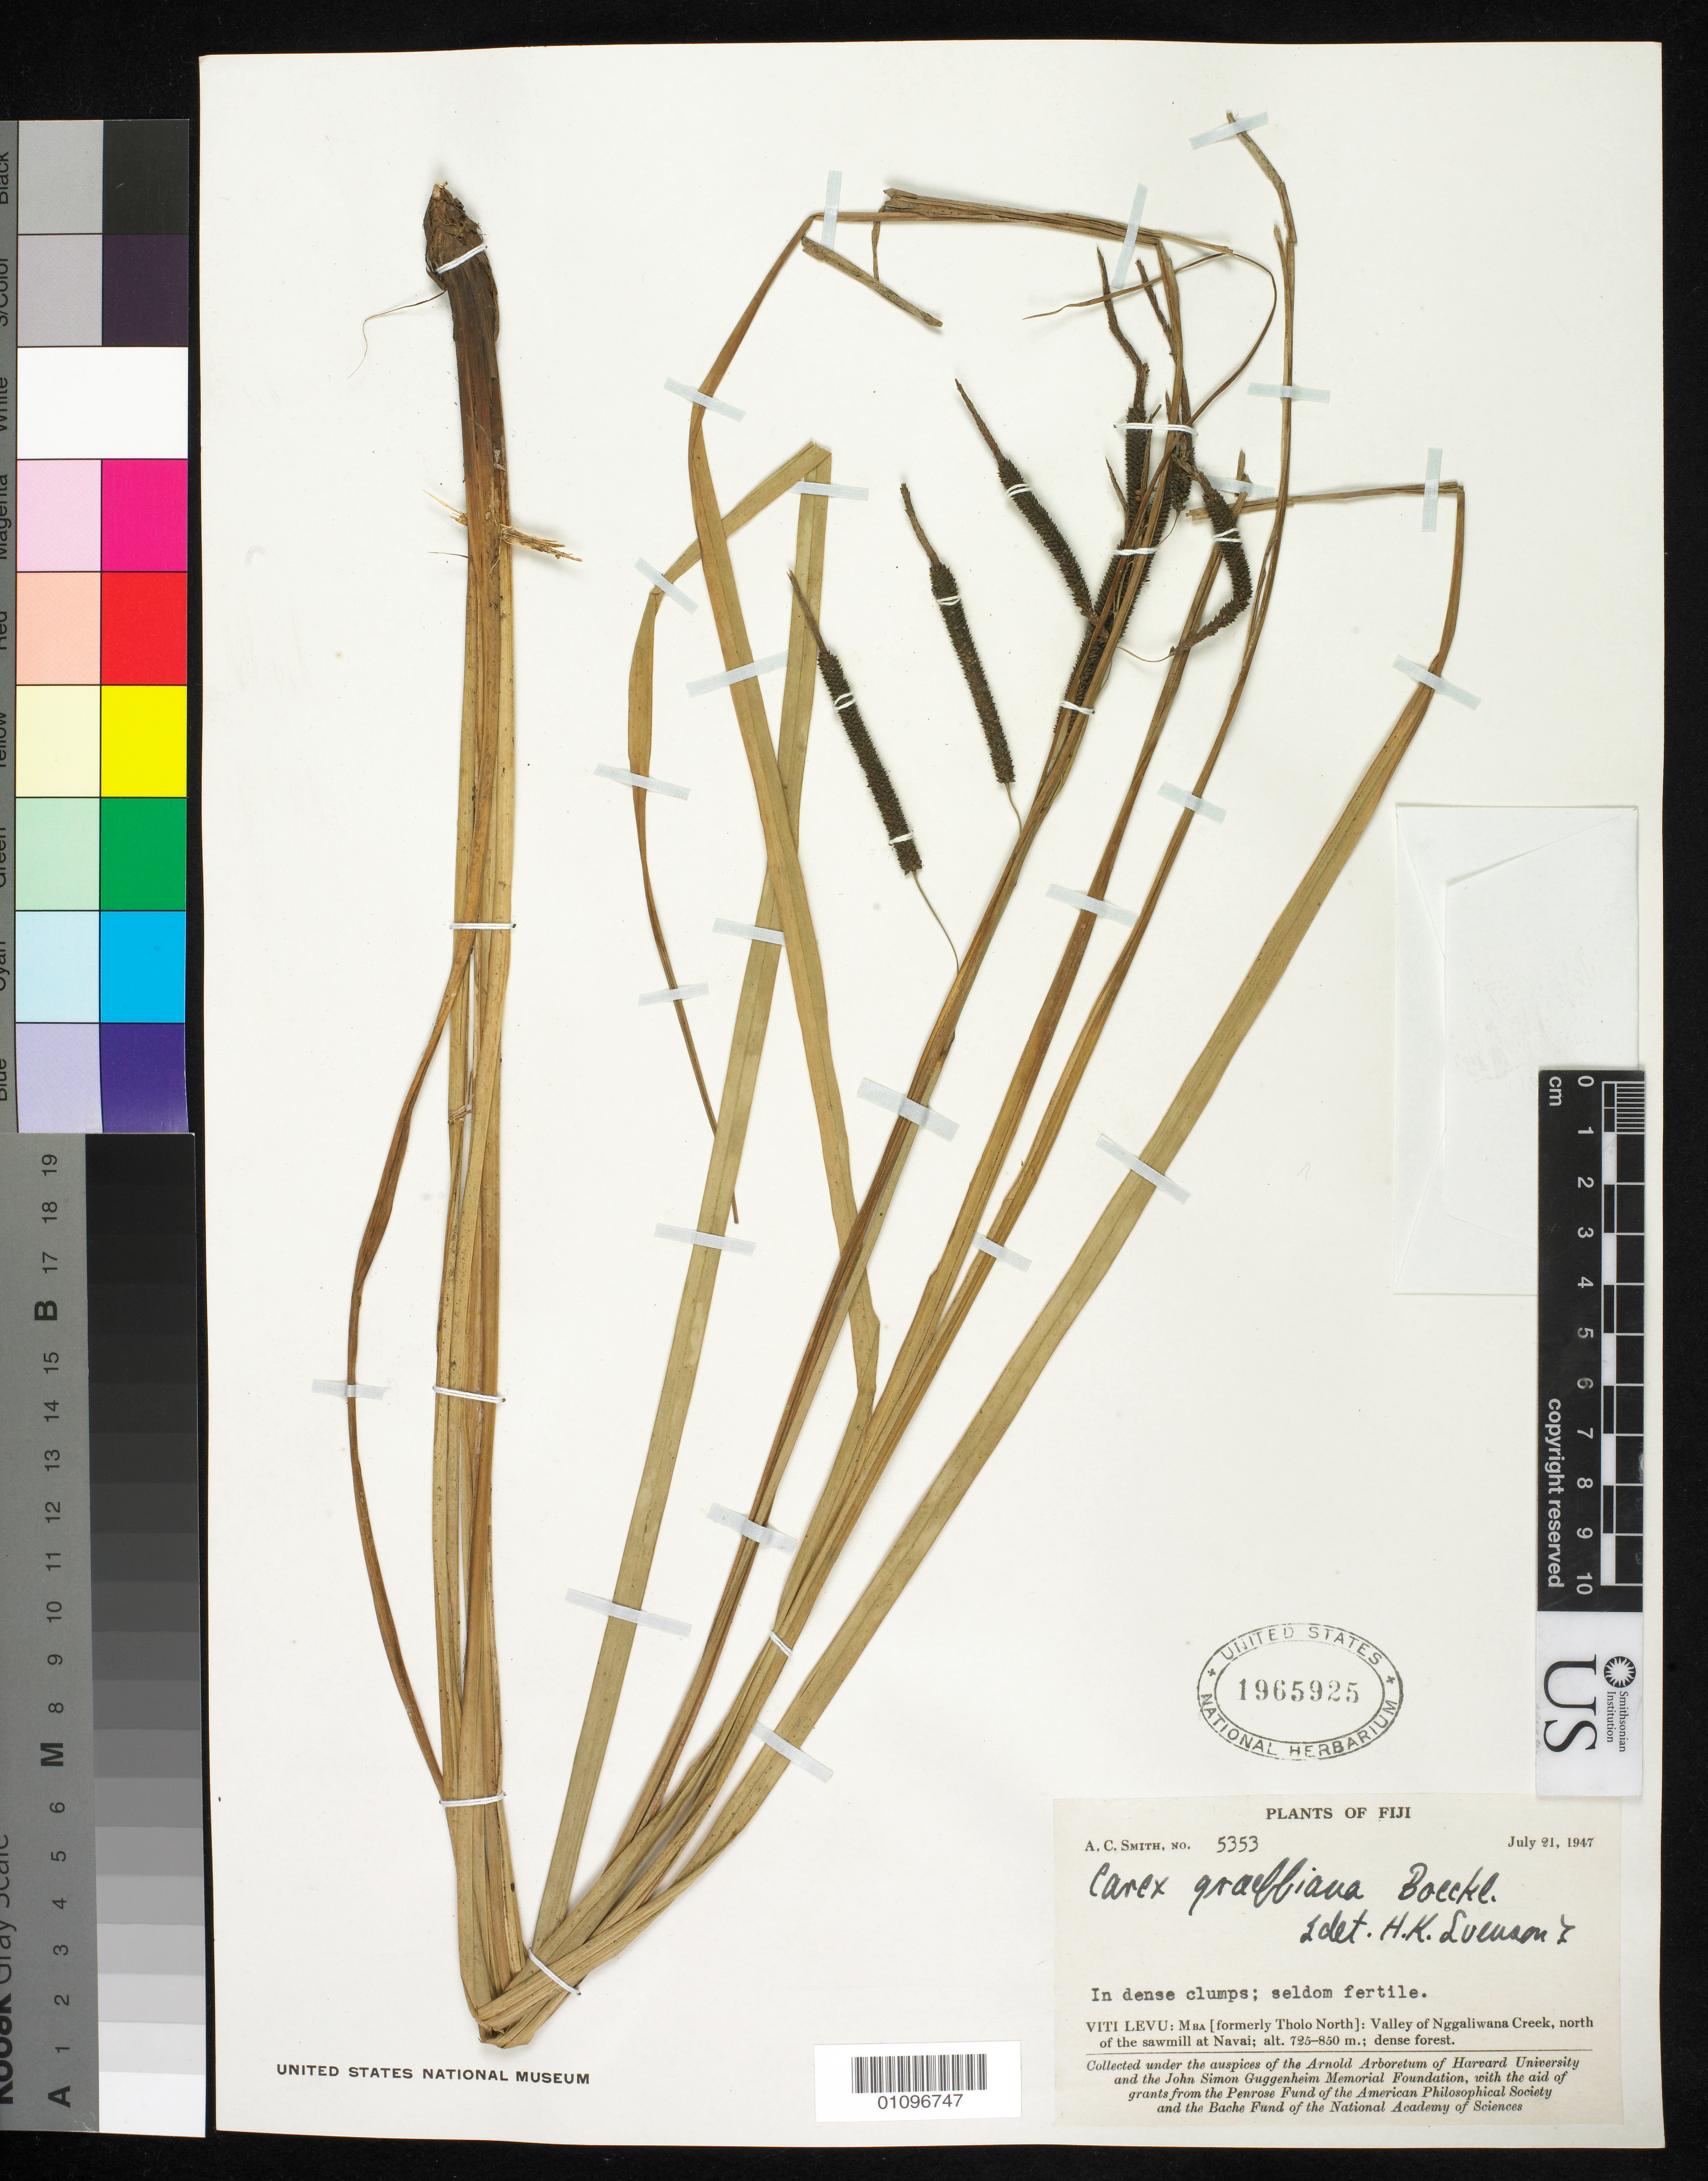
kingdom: Plantae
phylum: Tracheophyta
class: Liliopsida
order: Poales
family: Cyperaceae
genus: Carex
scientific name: Carex graeffeana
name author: Boeckeler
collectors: A. C. Smith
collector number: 5353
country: Fiji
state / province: Mba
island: Viti Levu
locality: Valley of Nggaliwana Creek, north of the sawmill at Navai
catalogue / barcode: US 1965925